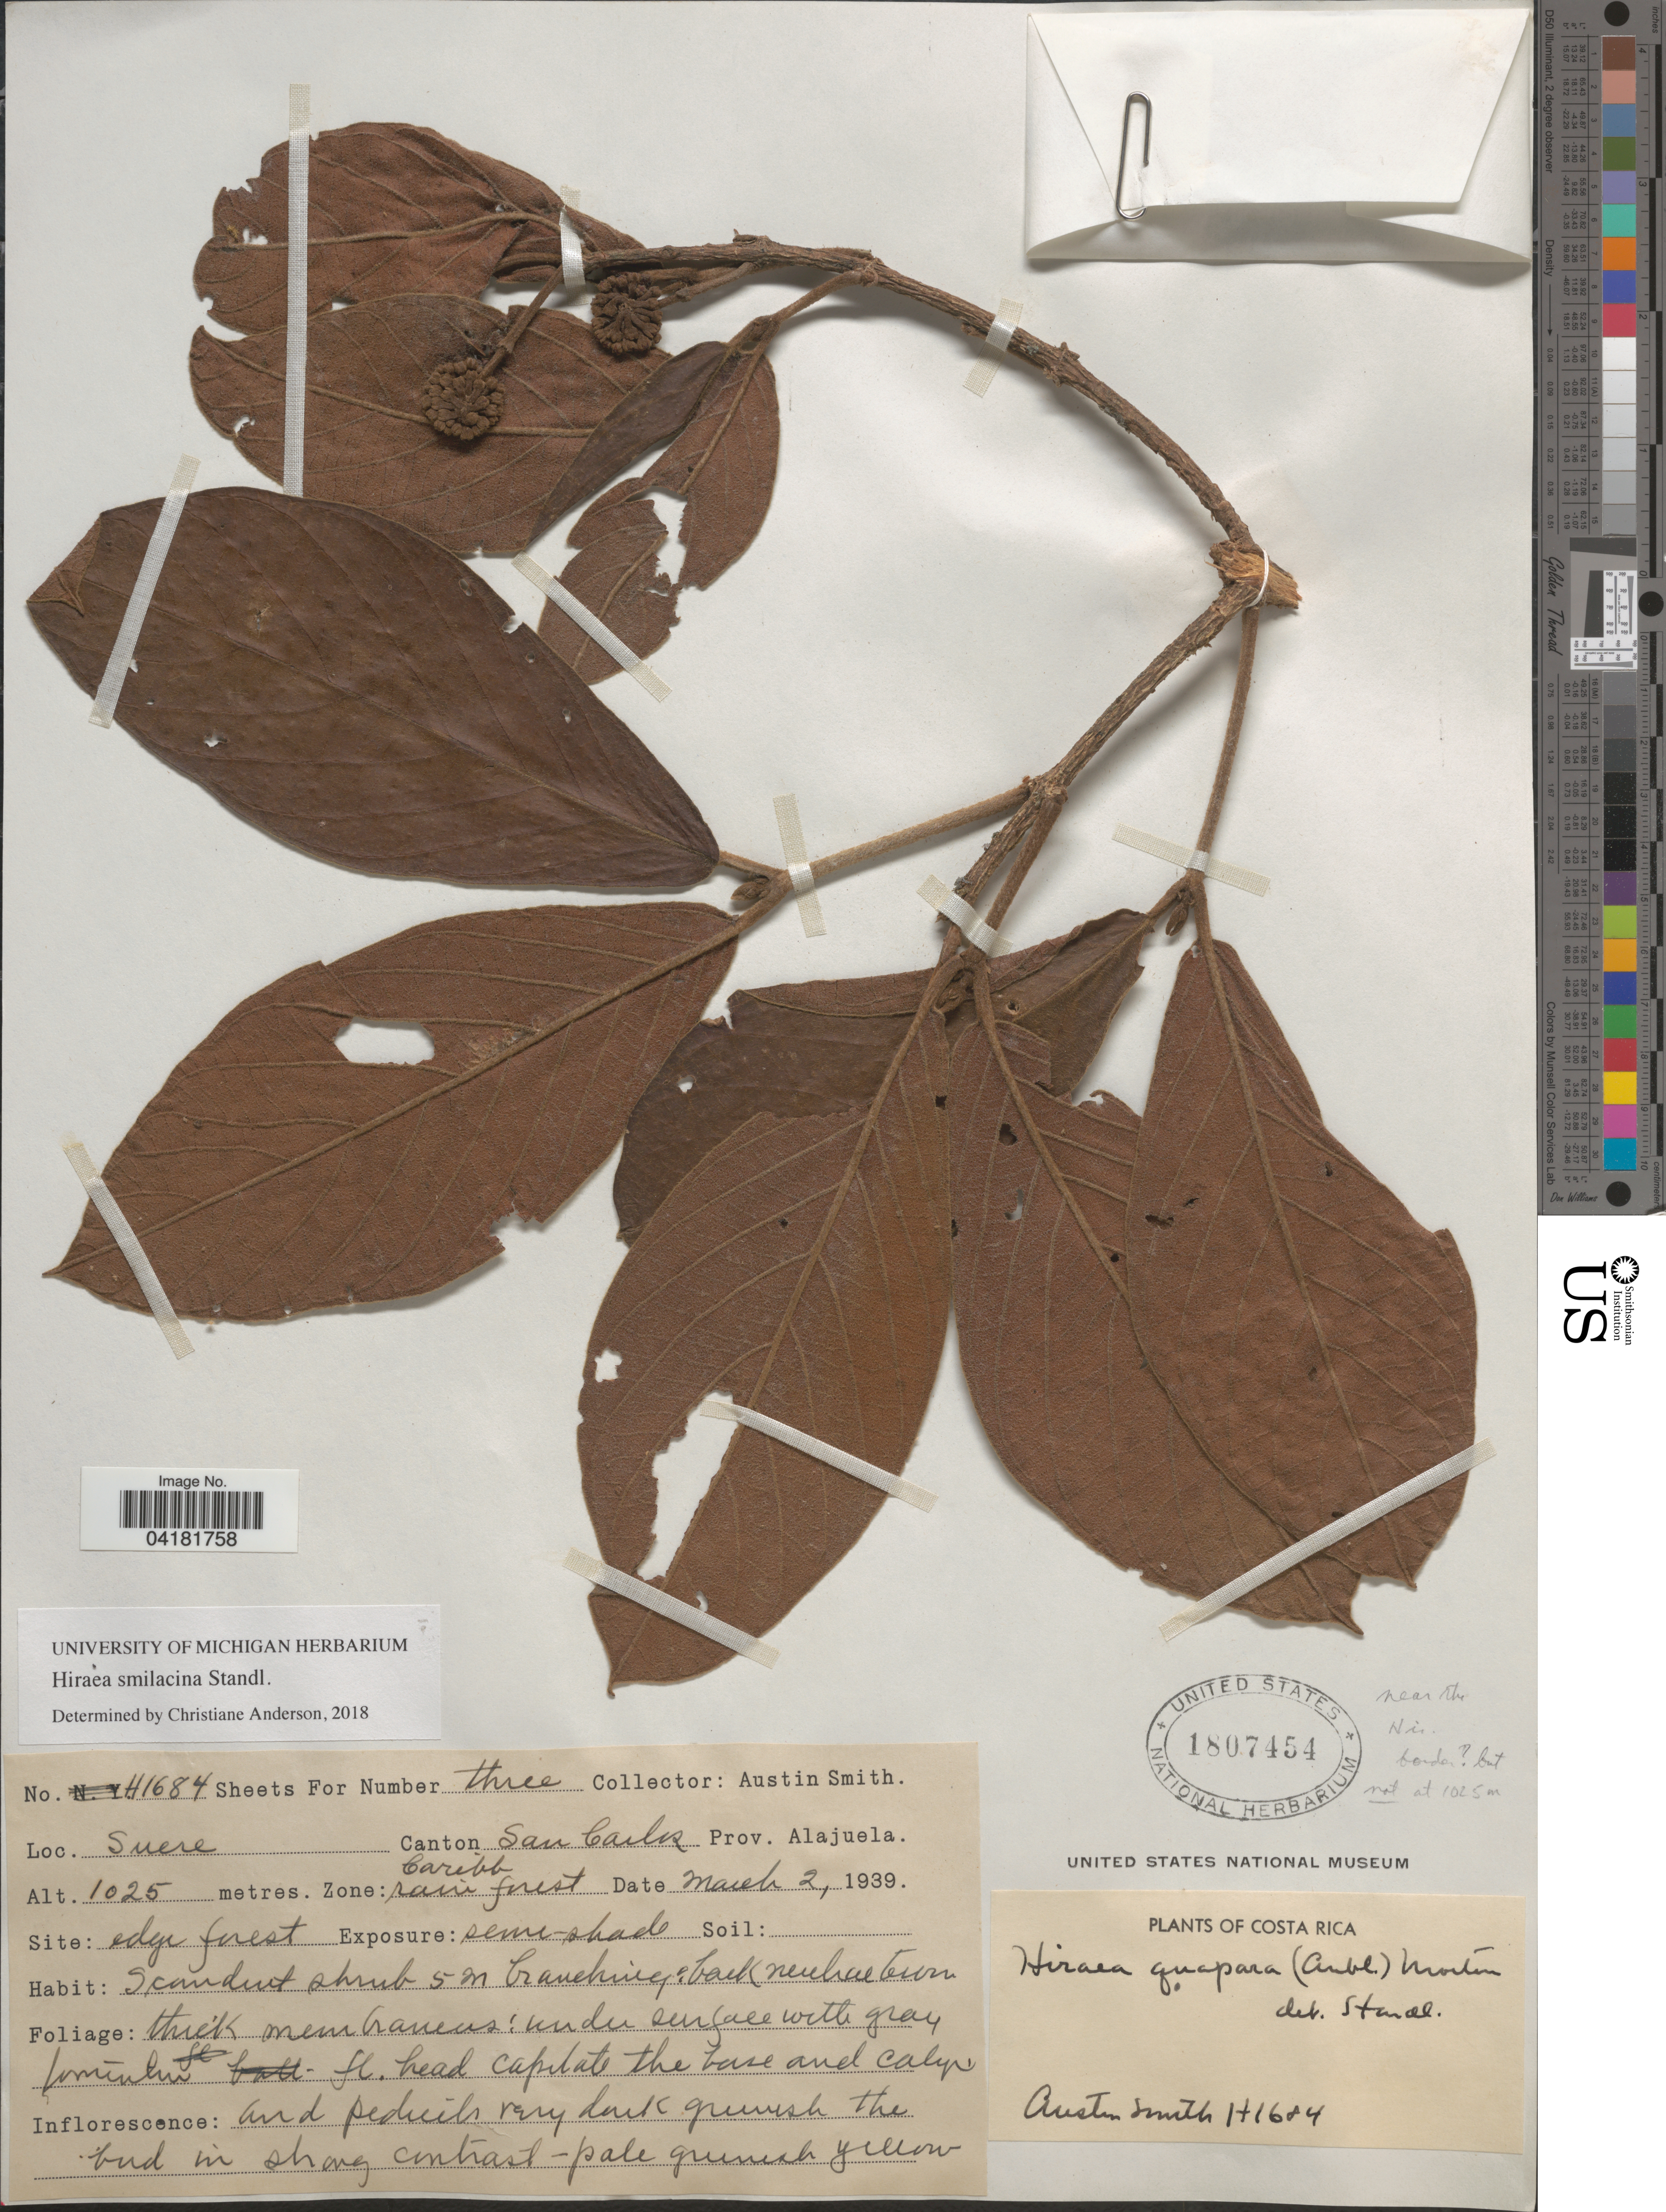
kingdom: Plantae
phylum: Tracheophyta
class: Magnoliopsida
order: Malpighiales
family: Malpighiaceae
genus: Hiraea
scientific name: Hiraea smilacina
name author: Standl.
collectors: Aust P. Smith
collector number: H1684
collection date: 1939-03-02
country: Costa Rica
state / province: Alajuela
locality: Sucre Canton San Carlos.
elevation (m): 1025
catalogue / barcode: US 1807454